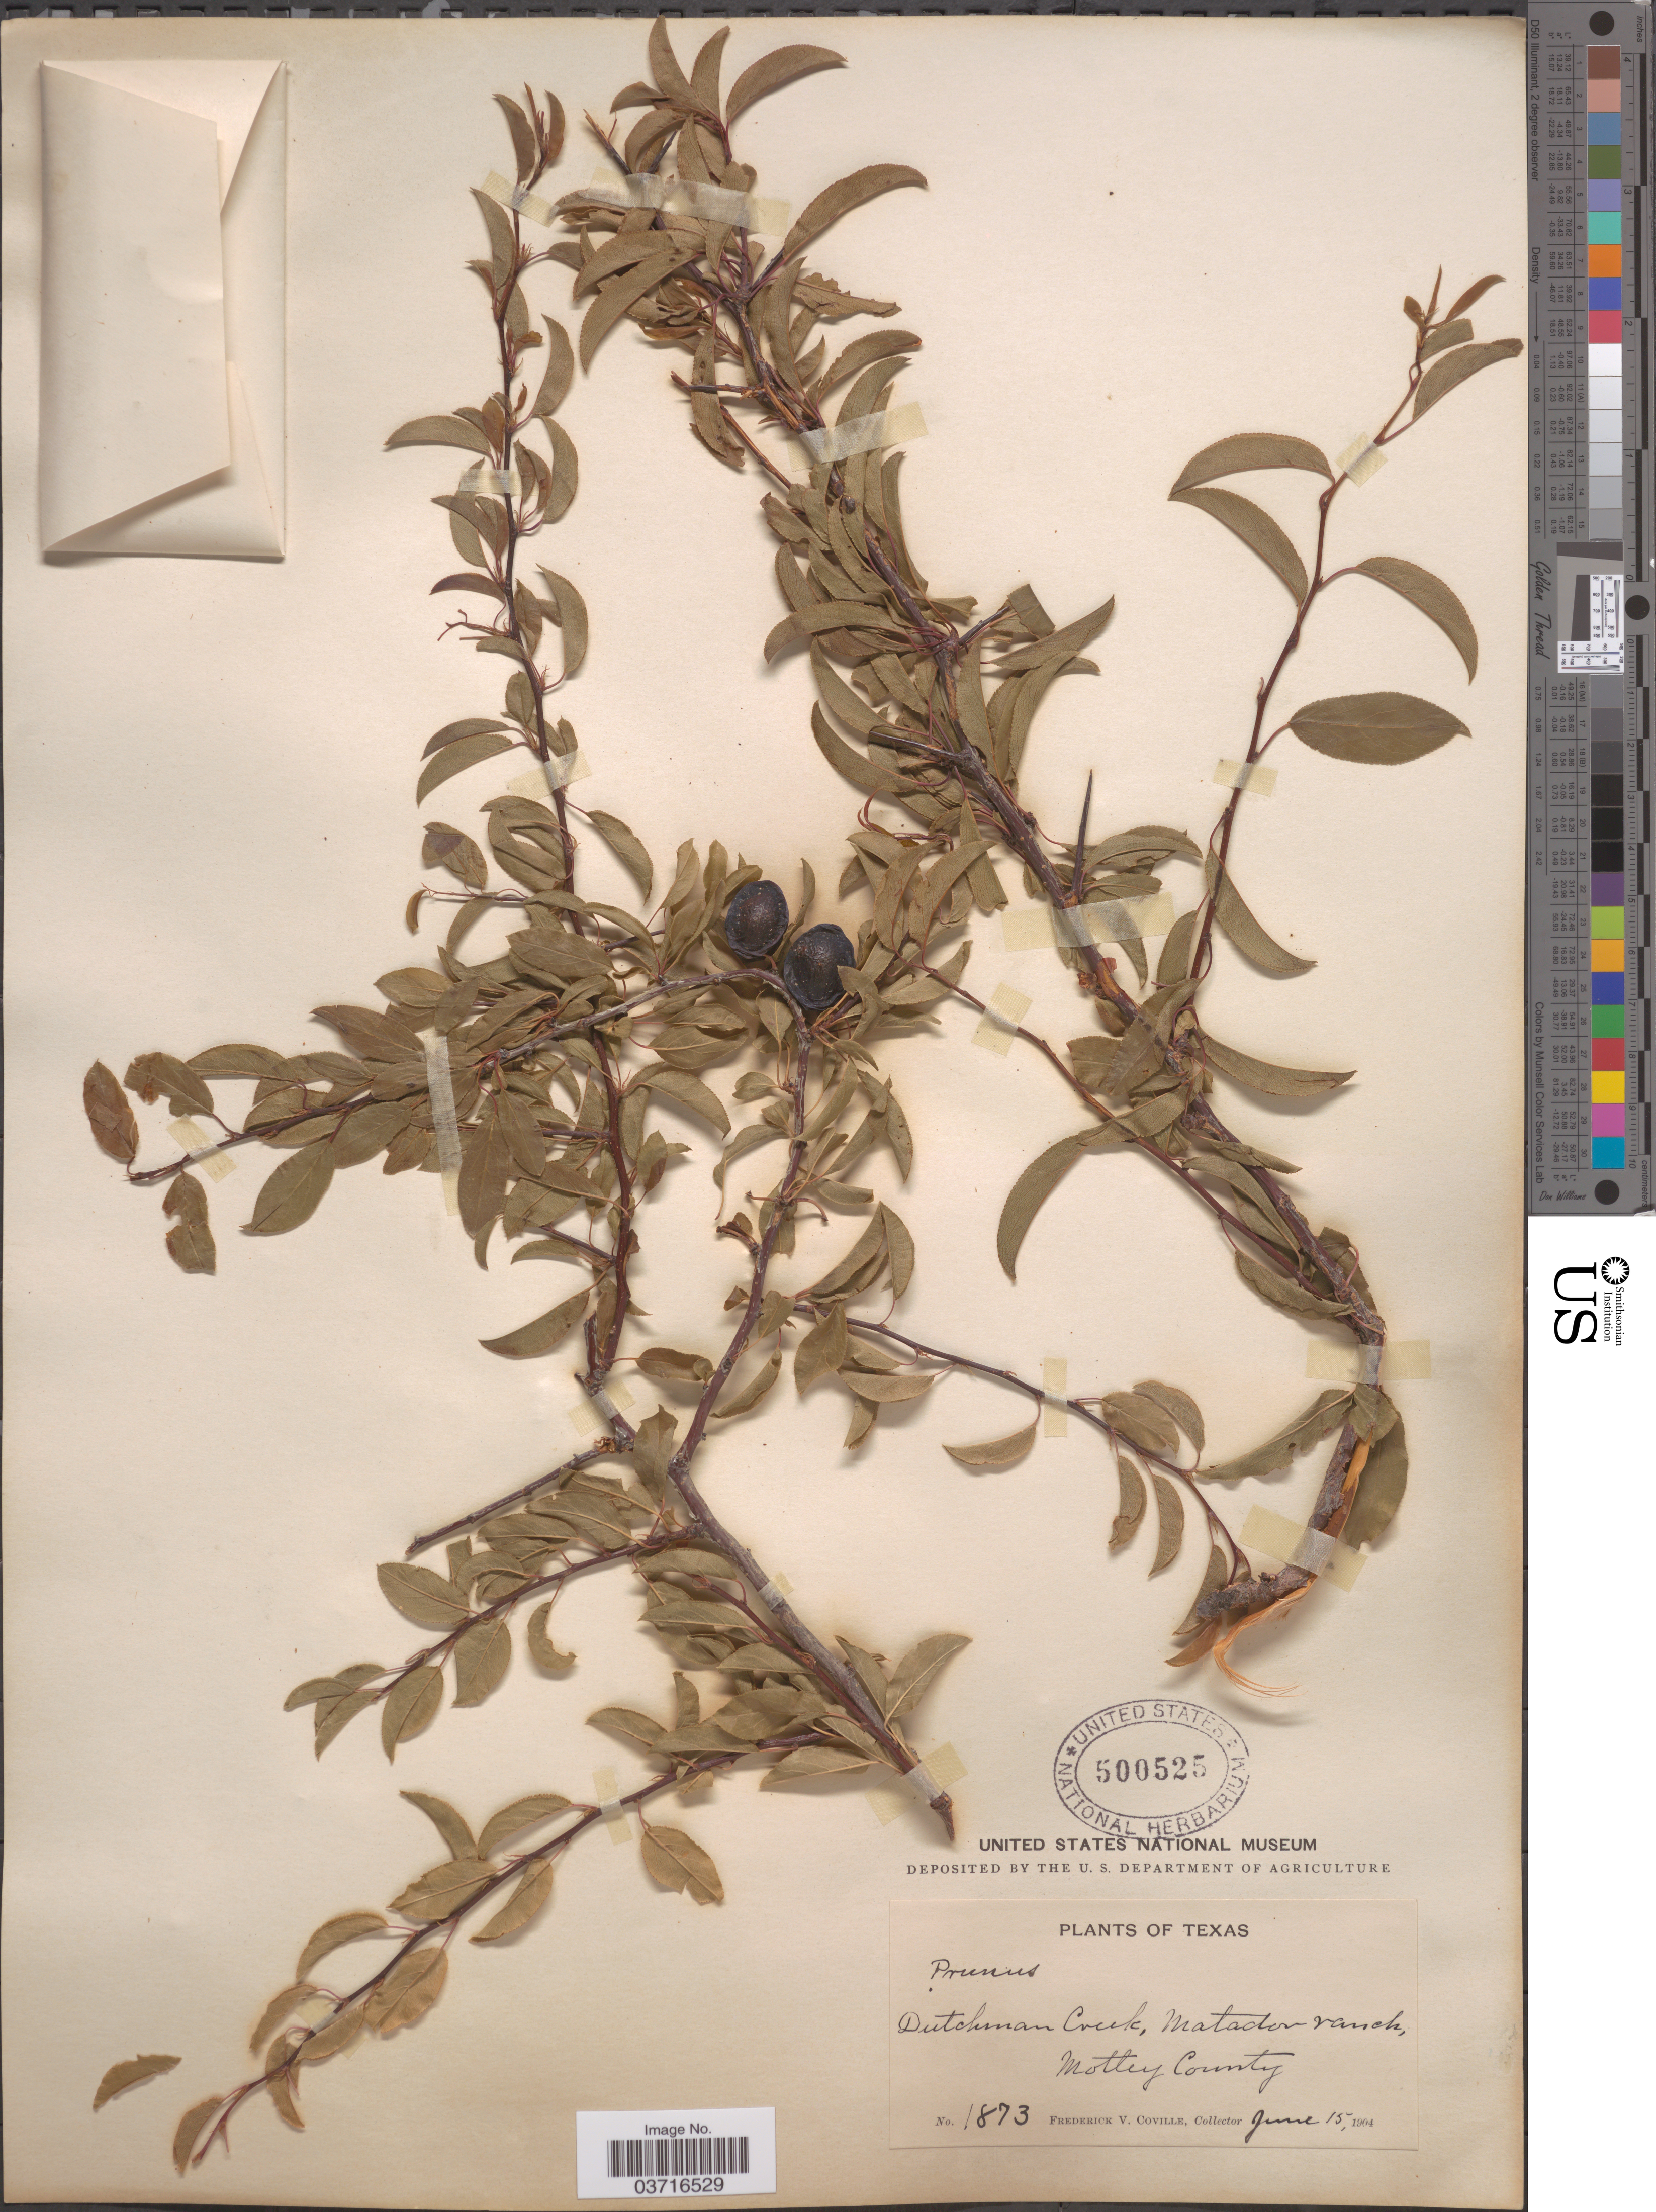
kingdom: Plantae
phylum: Tracheophyta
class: Magnoliopsida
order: Rosales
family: Rosaceae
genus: Prunus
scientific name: Prunus watsonii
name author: Sarg.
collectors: F. V. Coville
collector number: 1873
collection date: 1904-06-15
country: United States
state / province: Texas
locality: Dutchman Creek, Matador ranch, Motley County.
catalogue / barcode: US 500525